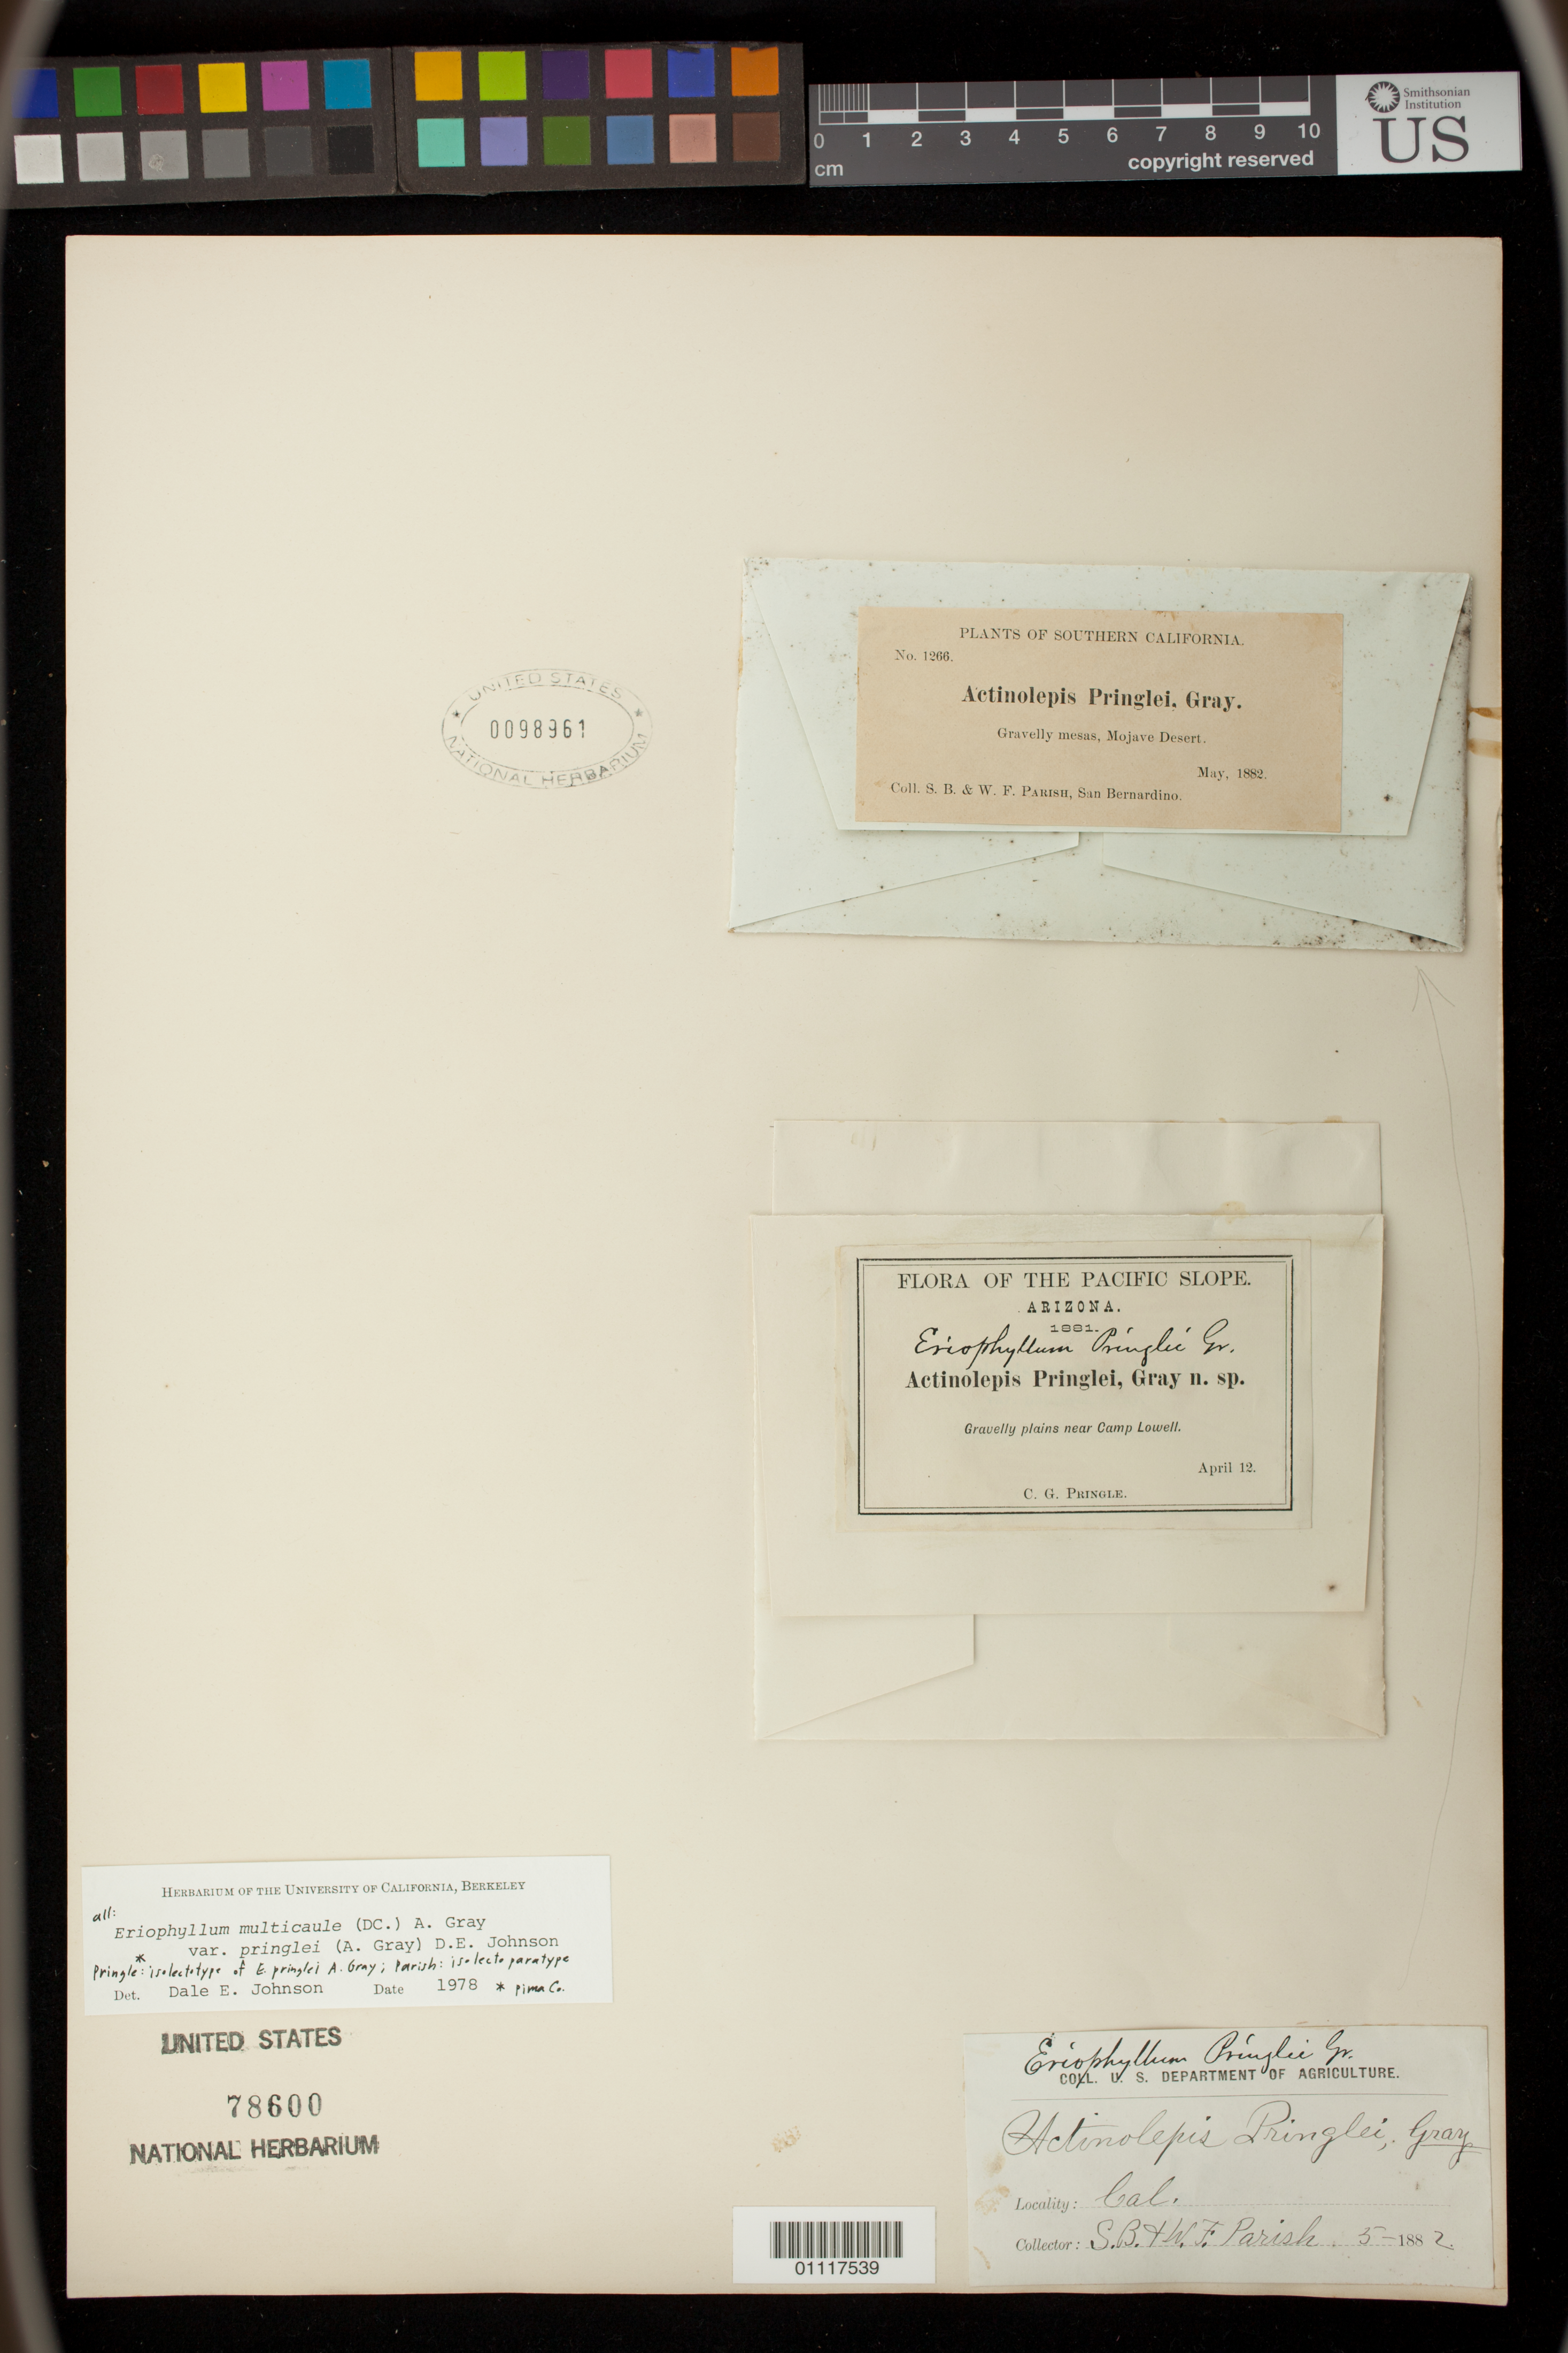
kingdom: Plantae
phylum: Tracheophyta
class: Magnoliopsida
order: Asterales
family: Asteraceae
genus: Eriophyllum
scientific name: Eriophyllum pringlei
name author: A. Gray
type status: Syntype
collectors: C. G. Pringle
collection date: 1881-04-12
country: United States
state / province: Arizona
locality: Near Camp Lowell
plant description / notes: Mounted on same sheet with non-type collection Parish 1266 (USNH 98961).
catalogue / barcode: US 78600